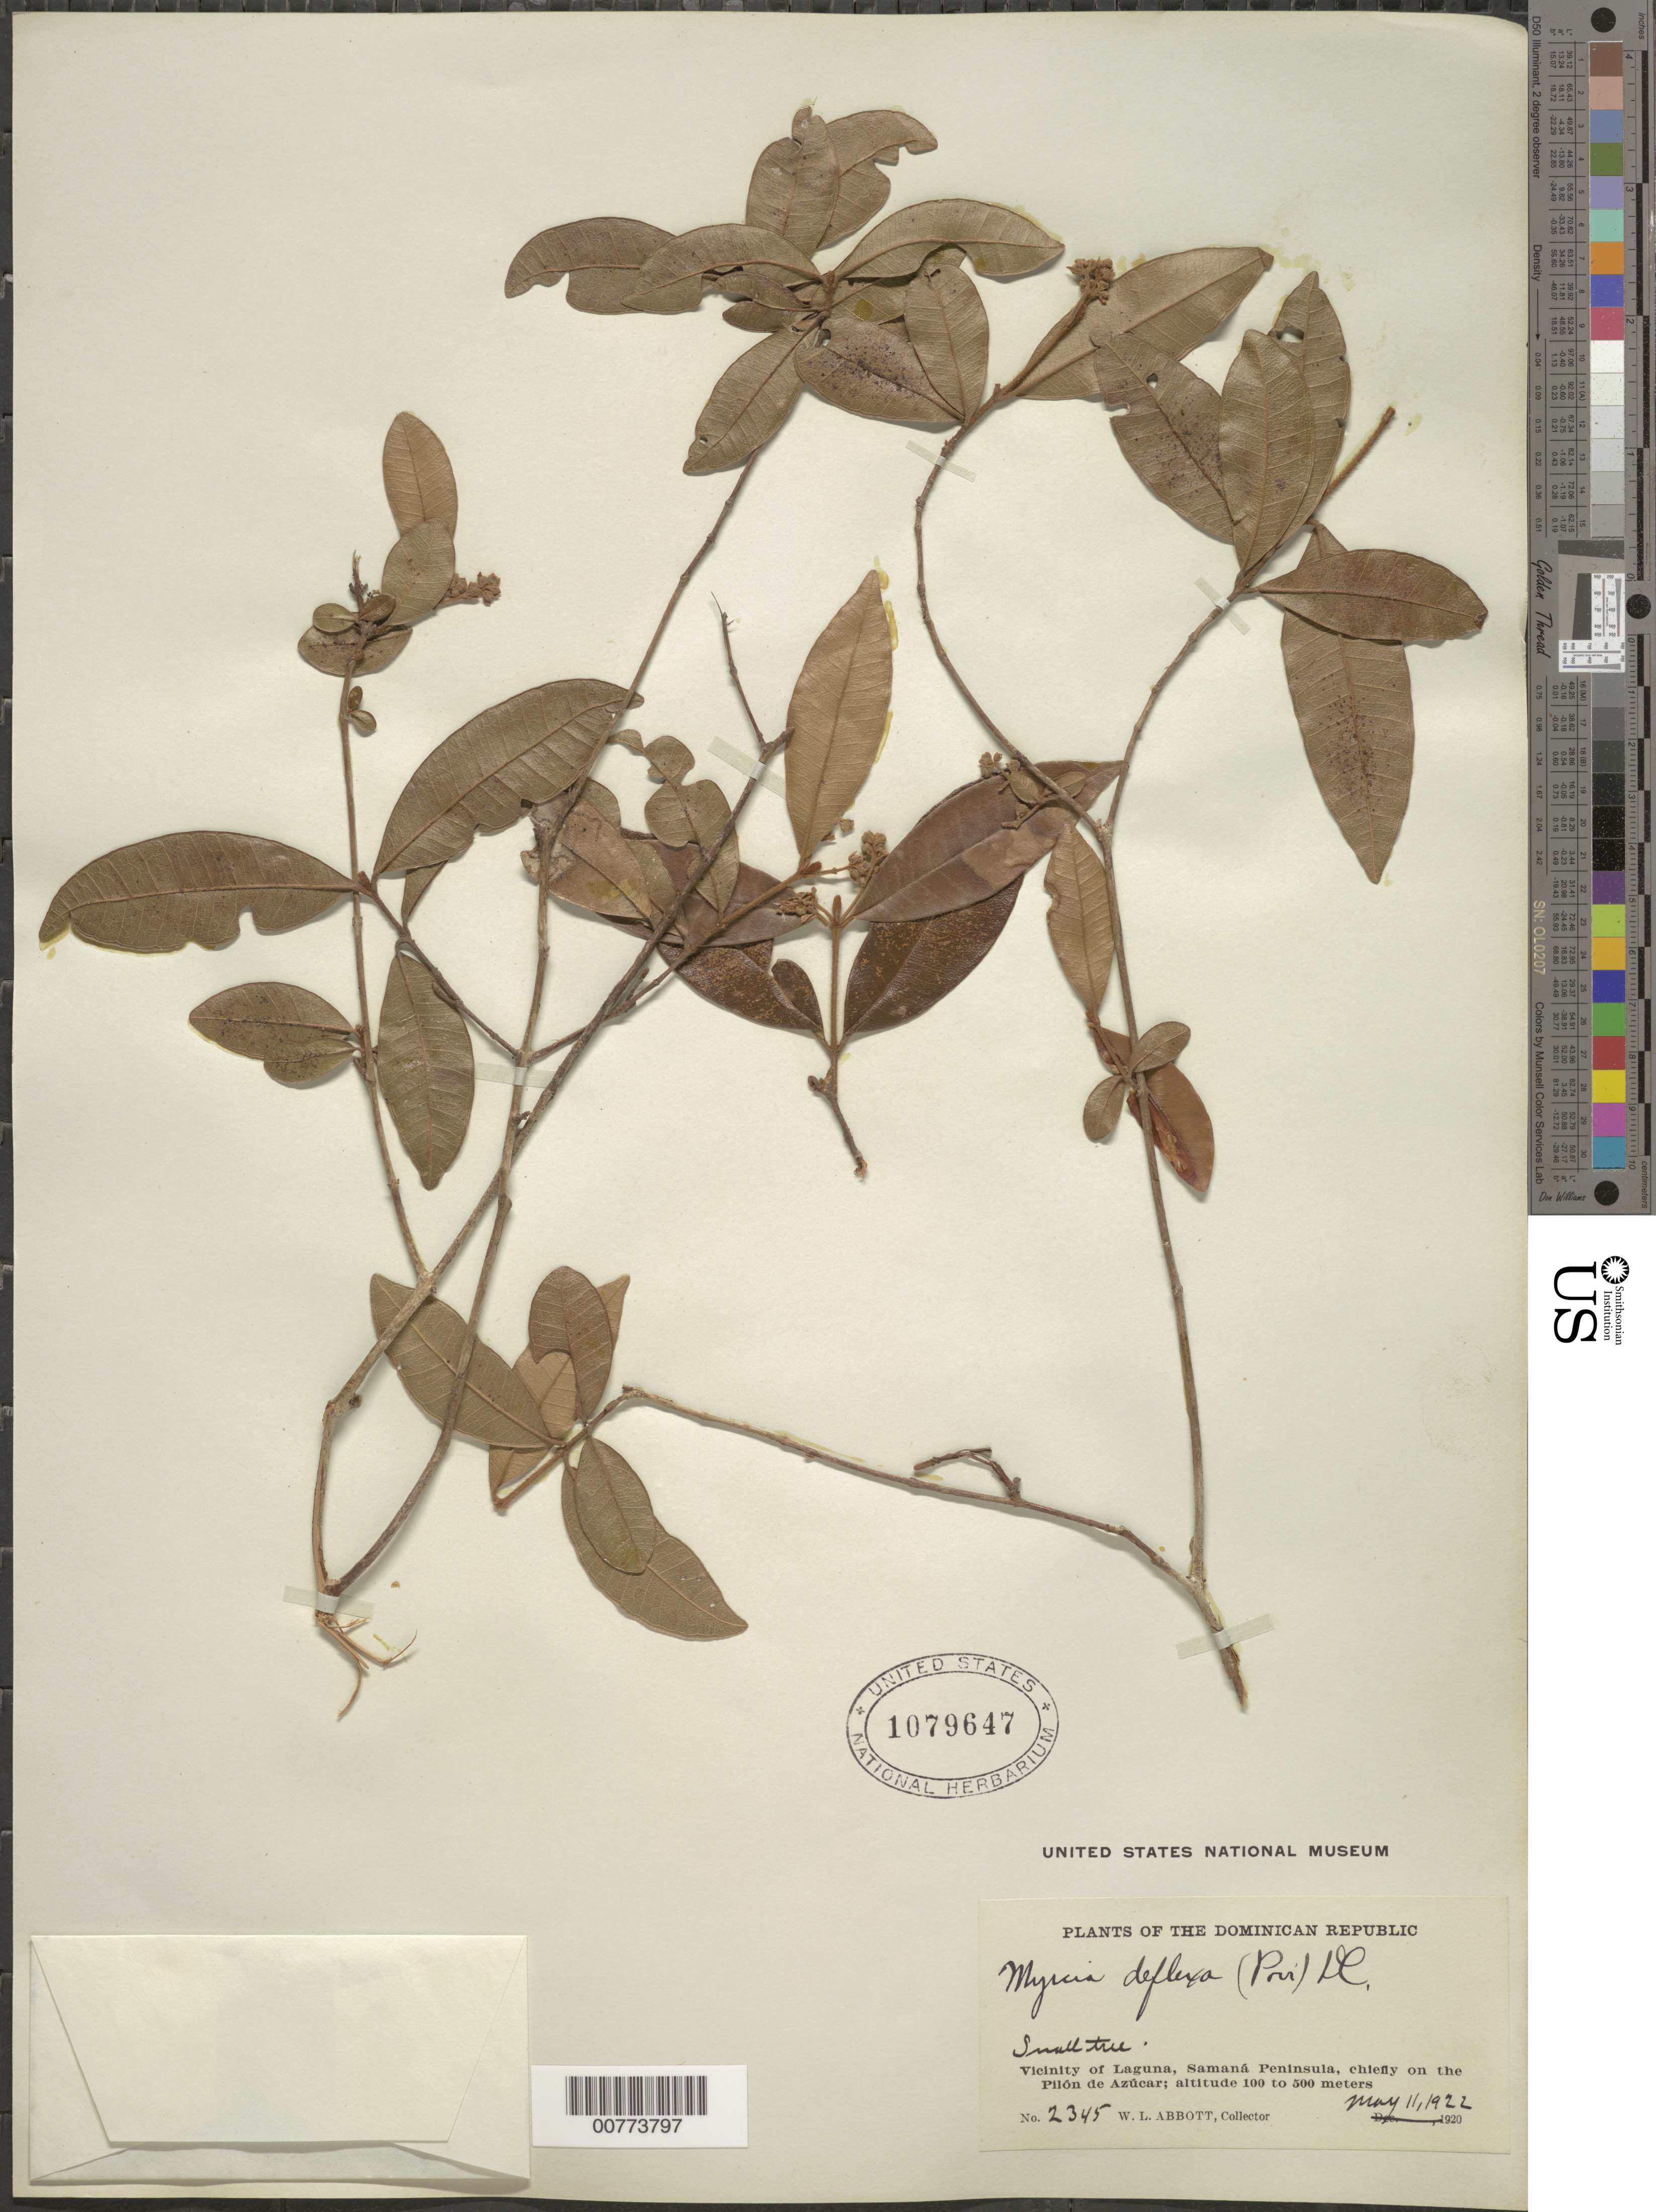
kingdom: Plantae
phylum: Tracheophyta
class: Magnoliopsida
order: Myrtales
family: Myrtaceae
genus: Myrcia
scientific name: Myrcia deflexa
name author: (Poir.) DC.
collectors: W. L. Abbott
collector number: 2345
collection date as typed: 11 May 1922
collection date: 1922-05-11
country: Dominican Republic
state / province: Samana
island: Hispaniola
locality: Samaná Peninsula, vicinity of Laguna, chiefly on the Pilón de Azúcar.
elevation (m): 500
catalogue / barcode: US 1079647